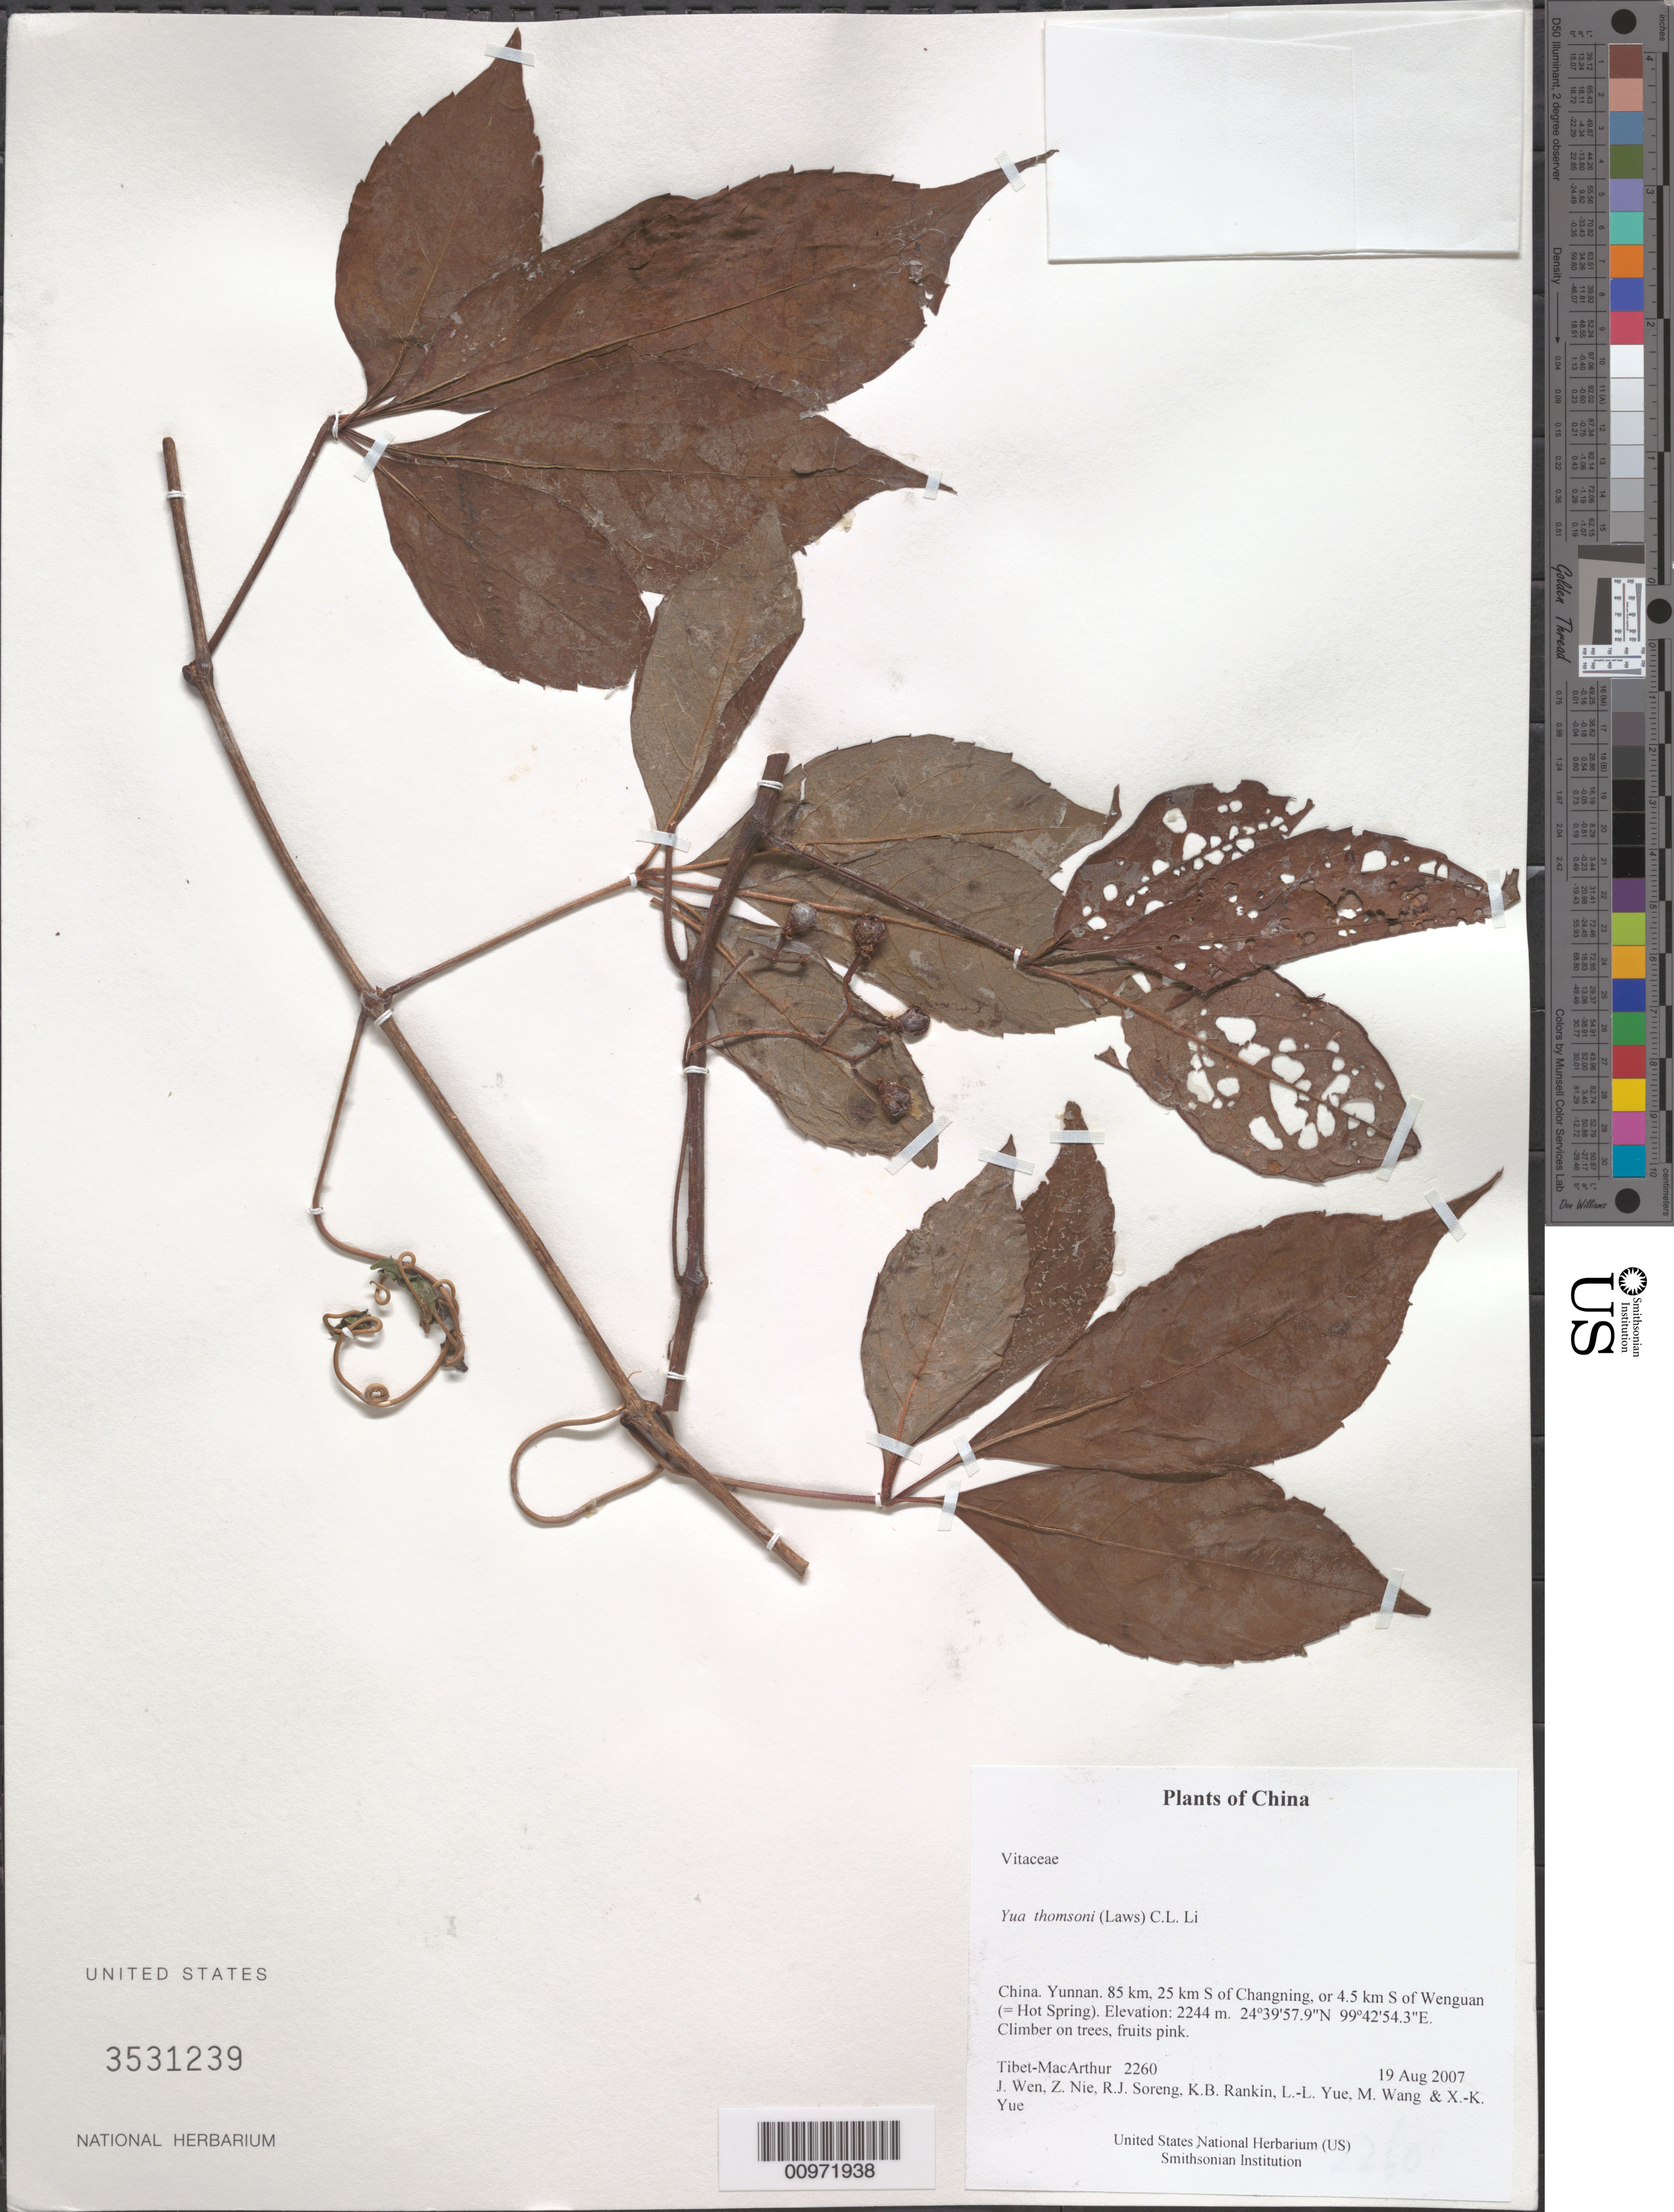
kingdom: Plantae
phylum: Tracheophyta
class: Magnoliopsida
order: Vitales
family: Vitaceae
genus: Yua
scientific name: Yua thomsonii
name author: (M.A. Lawson) C.L. Li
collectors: Tibet-MacArthur, J. Wen, Z. Nie, R. J. Soreng, K. Rankin, L. Yue, M. Wang & X. Yue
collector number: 2260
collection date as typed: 19 Aug 2007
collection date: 2007-08-19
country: China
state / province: Yunnan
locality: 85 km, 25 km S of Changning, or 4.5 km S of Wenguan (= Hot Spring).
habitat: On trees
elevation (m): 2244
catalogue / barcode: US 3531239